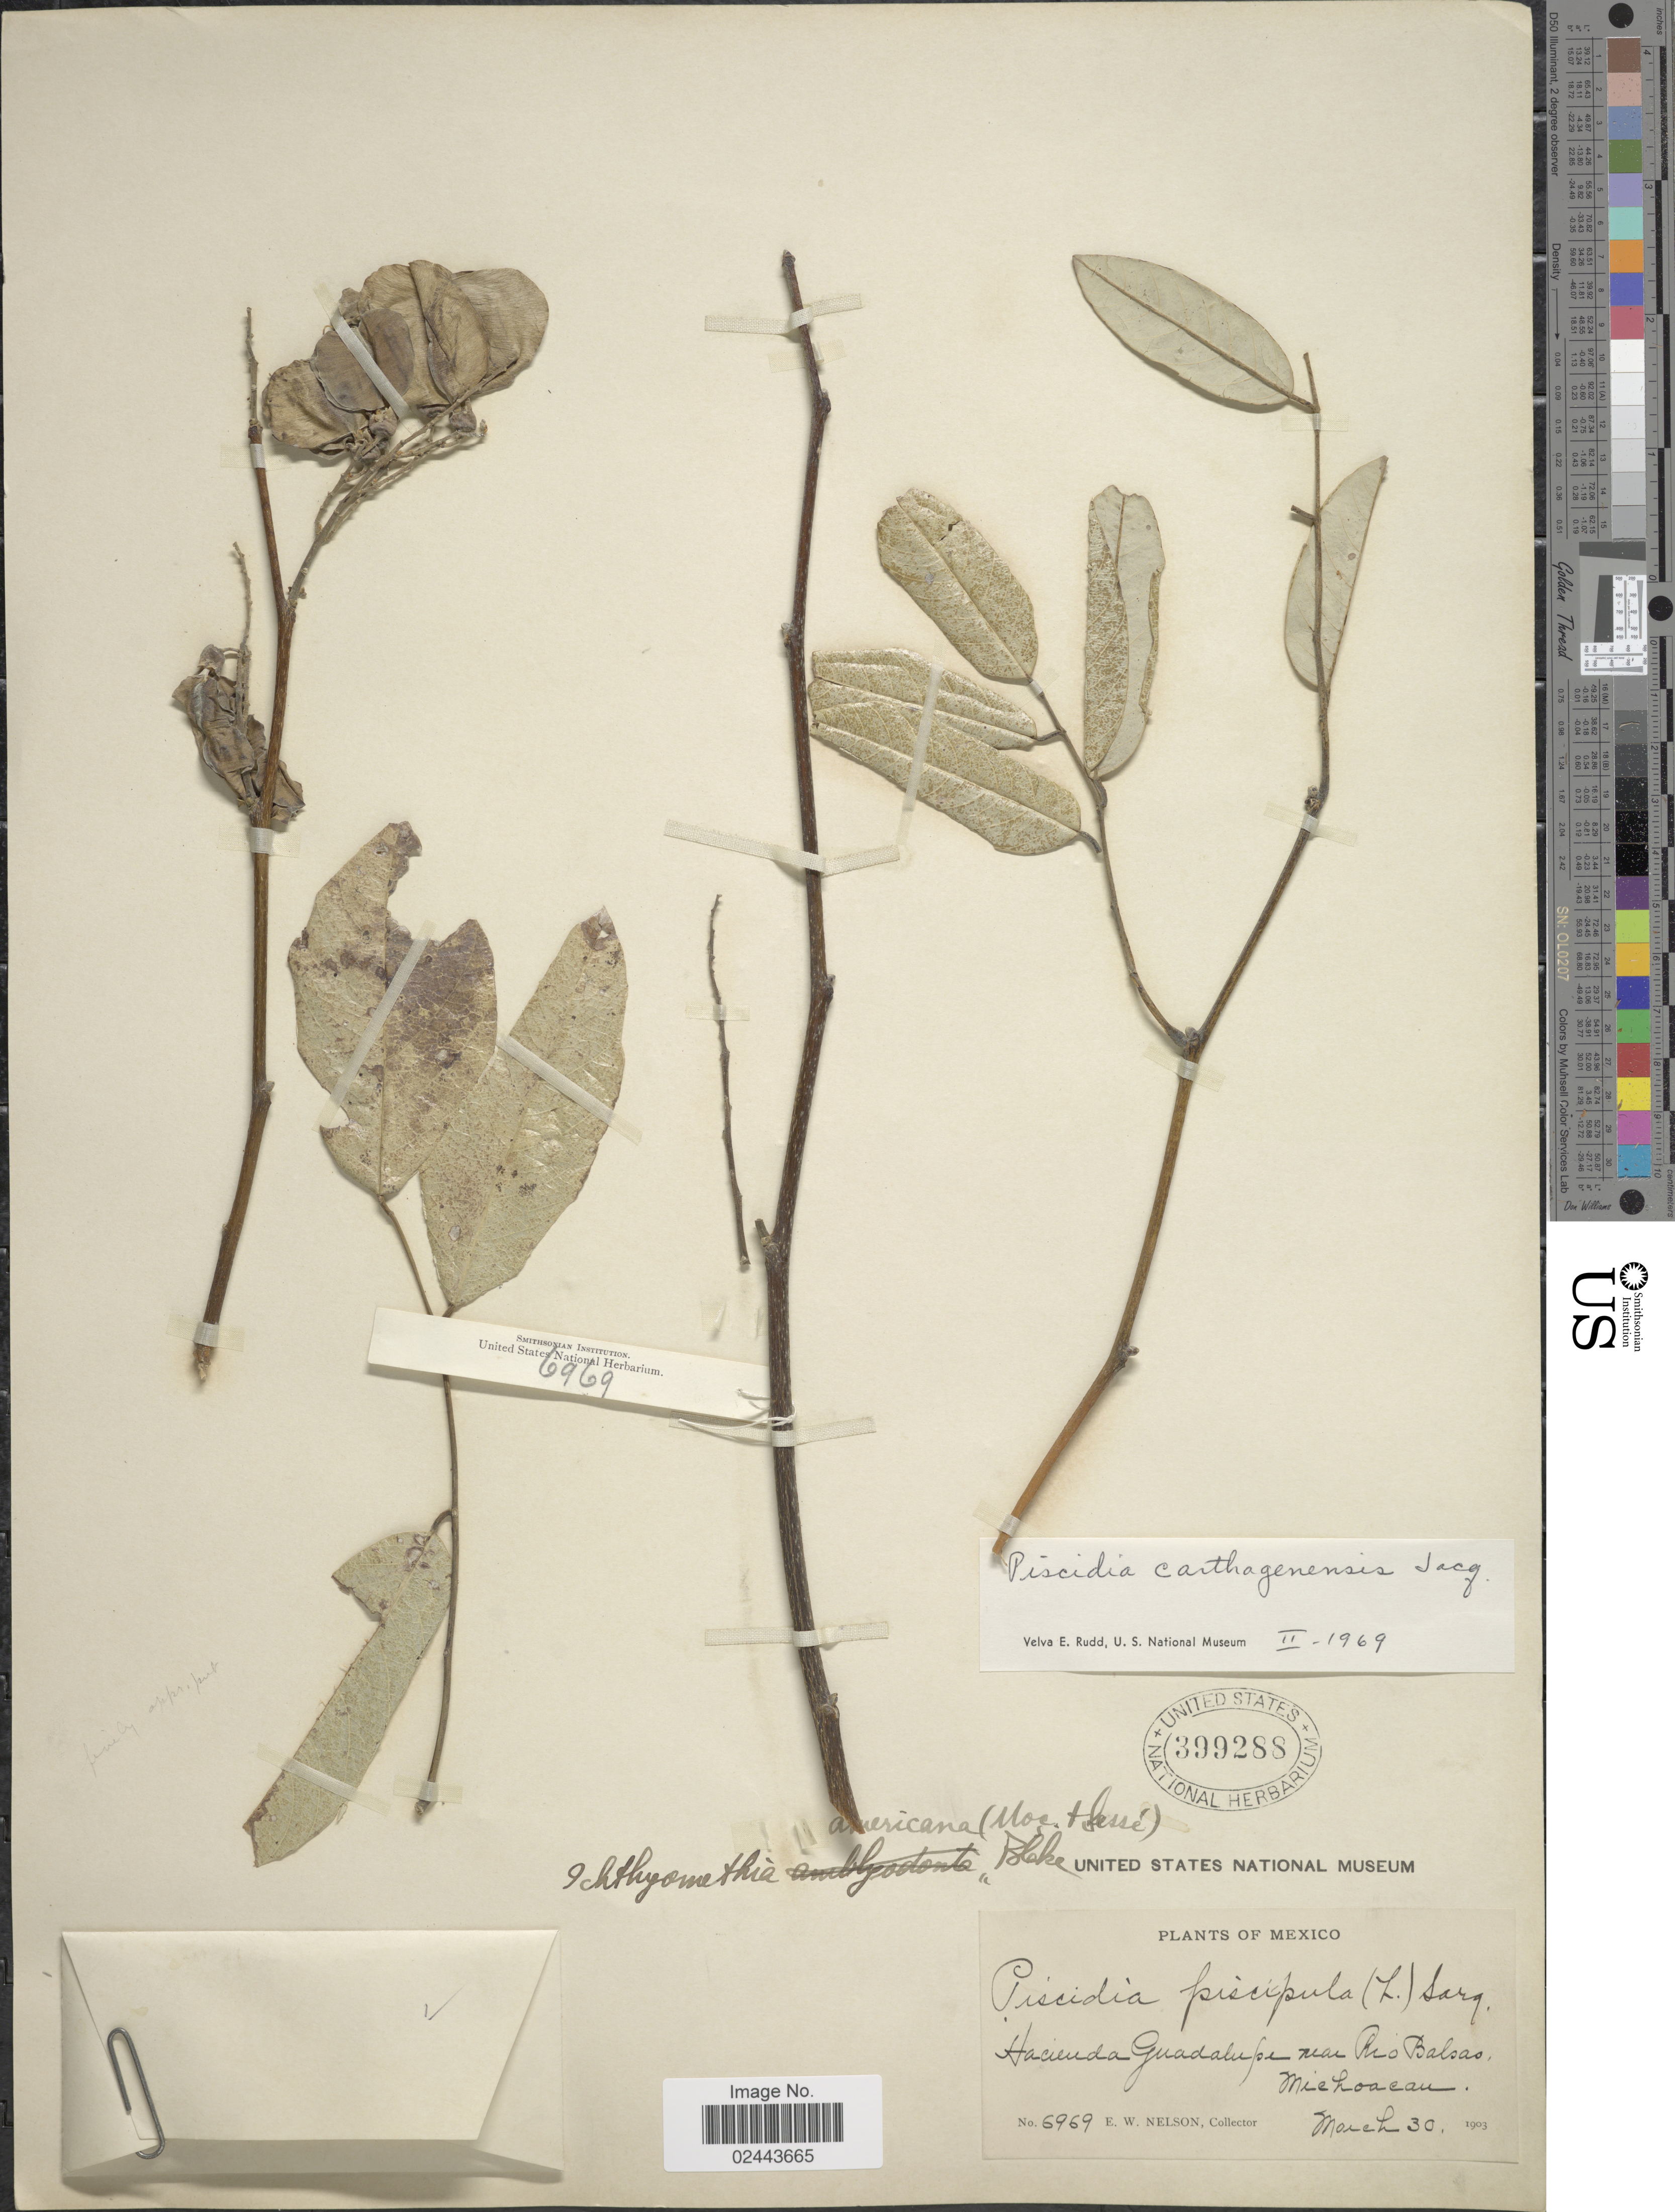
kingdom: Plantae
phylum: Tracheophyta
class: Magnoliopsida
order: Fabales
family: Fabaceae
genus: Piscidia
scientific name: Piscidia carthagenensis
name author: Jacq.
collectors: E. W. Nelson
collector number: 6969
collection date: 1903-03-30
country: Mexico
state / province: Michoacán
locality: Hacienda Guadalupe near Rio Balsas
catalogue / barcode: US 399288